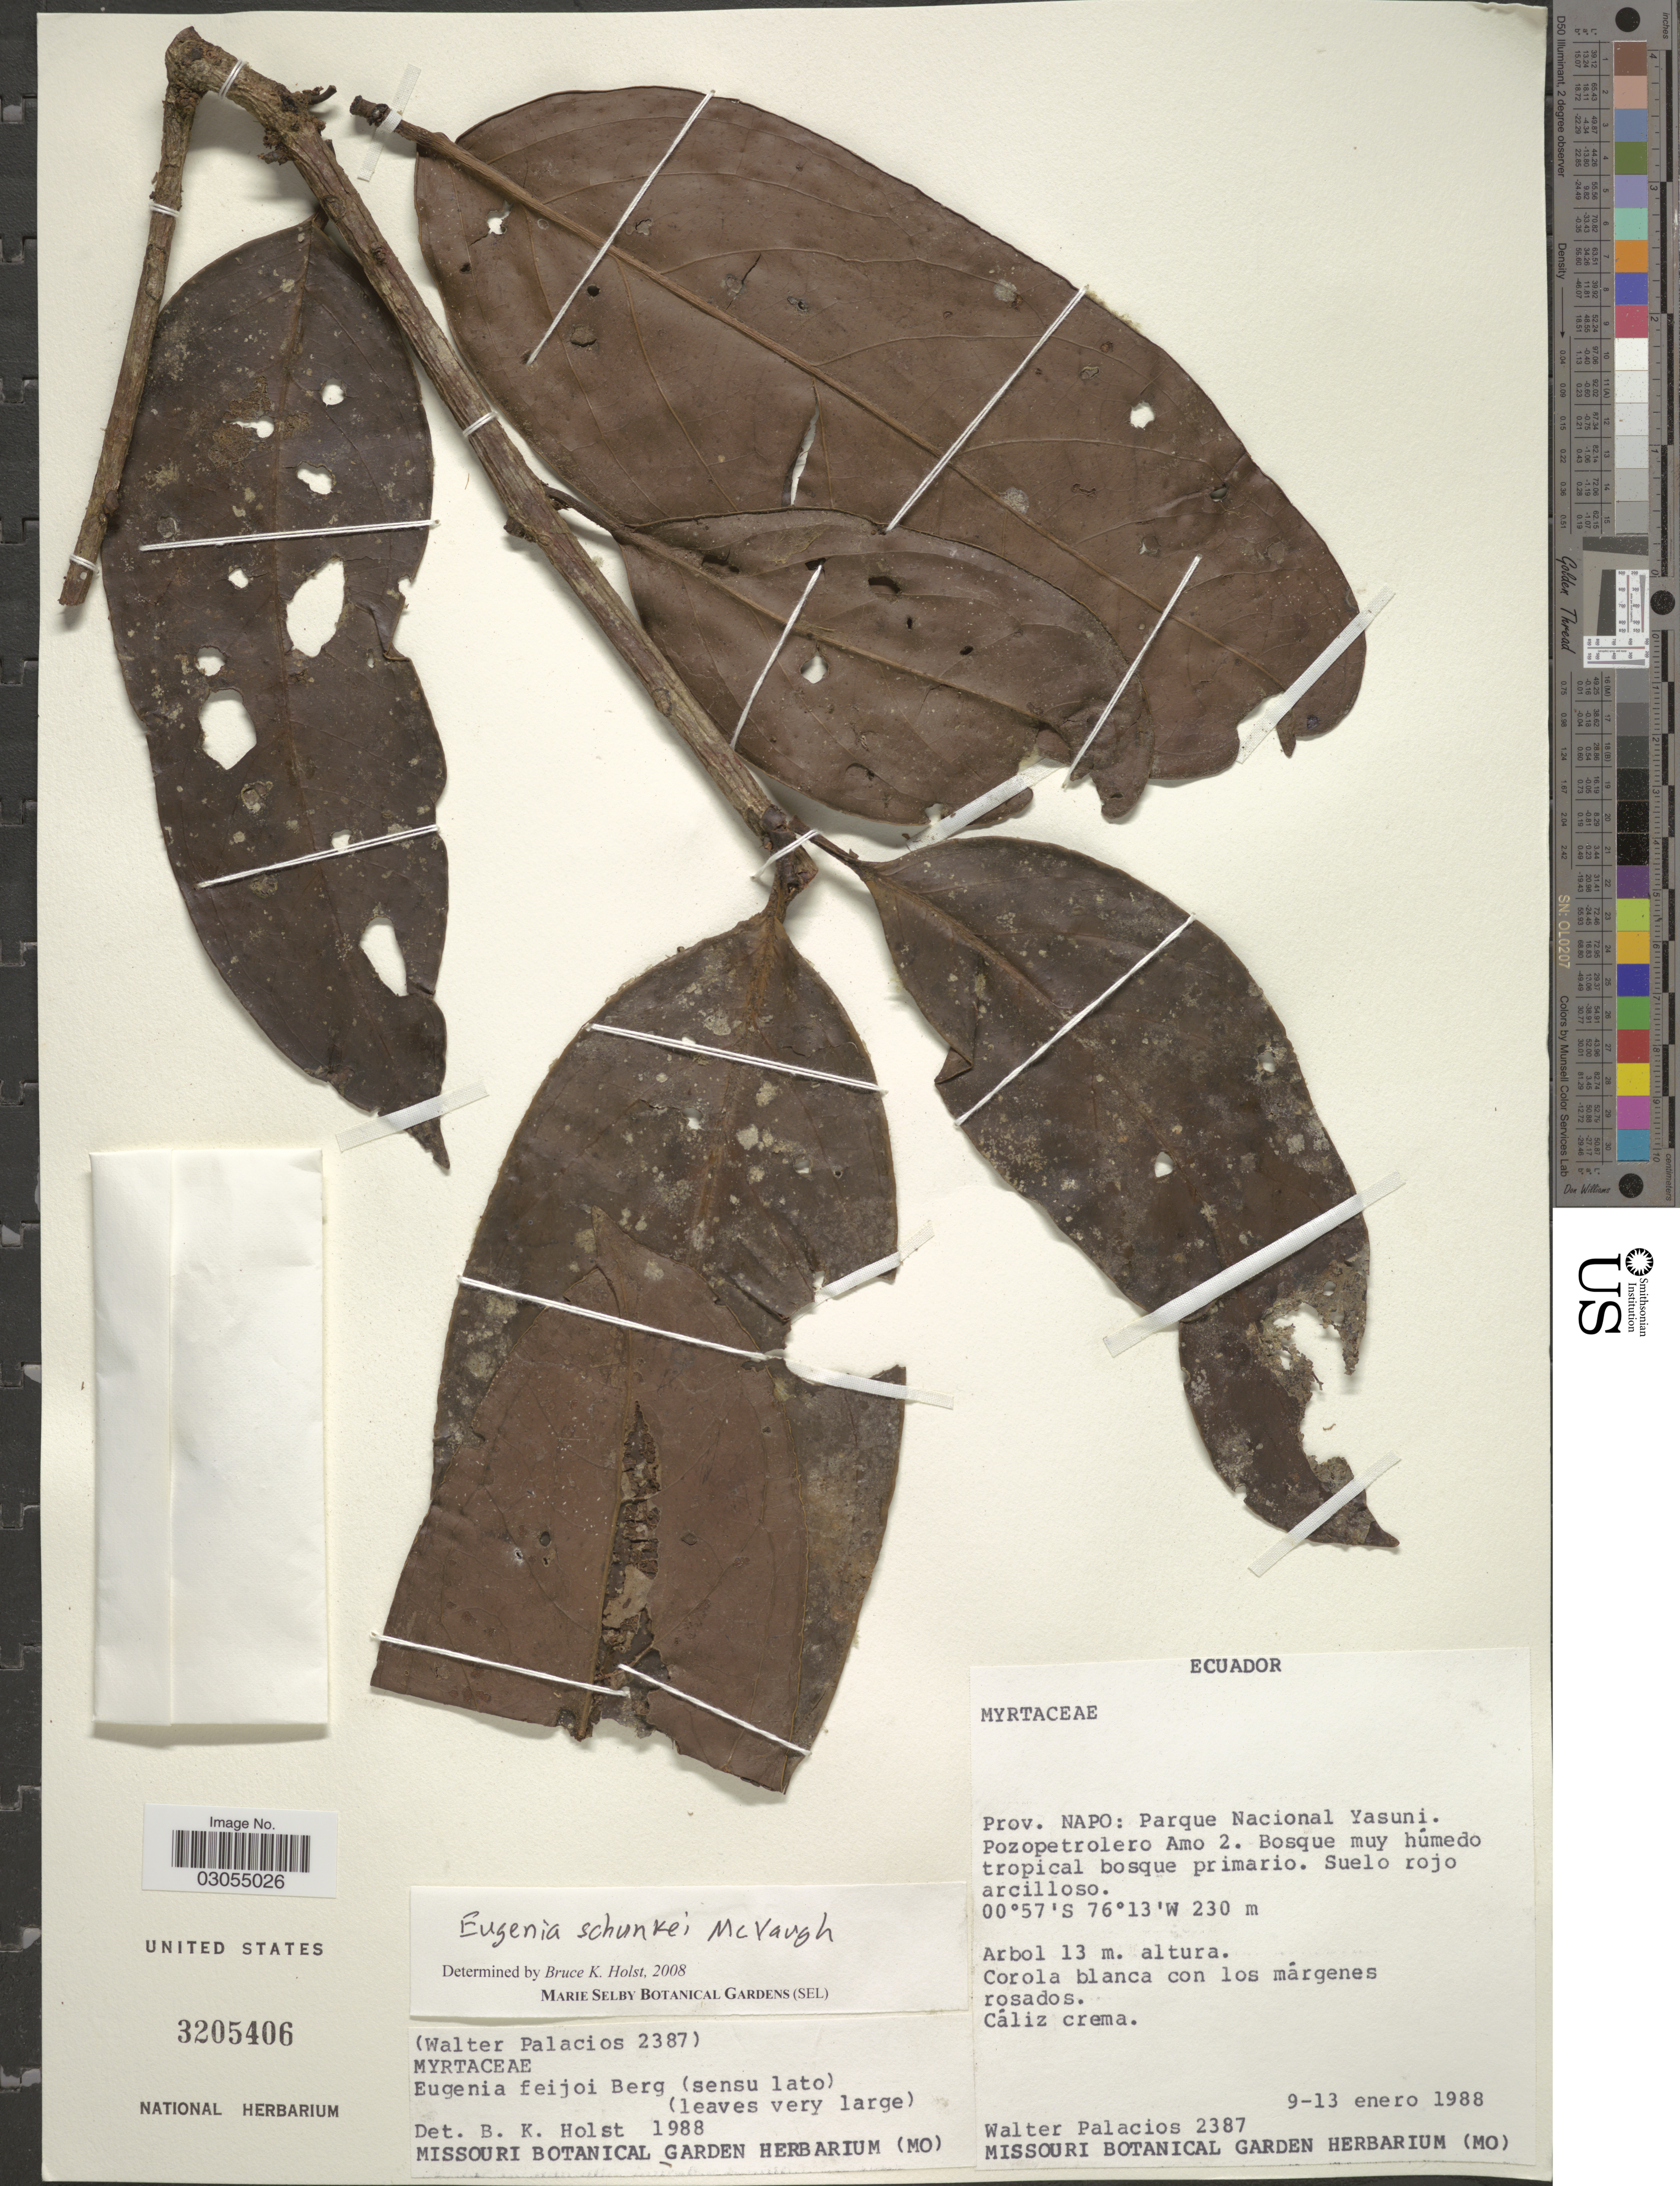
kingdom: Plantae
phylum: Tracheophyta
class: Magnoliopsida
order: Myrtales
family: Myrtaceae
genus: Eugenia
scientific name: Eugenia schunkei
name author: McVaugh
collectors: W. Palacios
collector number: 2387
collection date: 1988-01-09/1988-01-13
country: Ecuador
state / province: Napo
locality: Parque Nacional Yasuni. Pozopetrolero Amo 2.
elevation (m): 230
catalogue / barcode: US 3205406